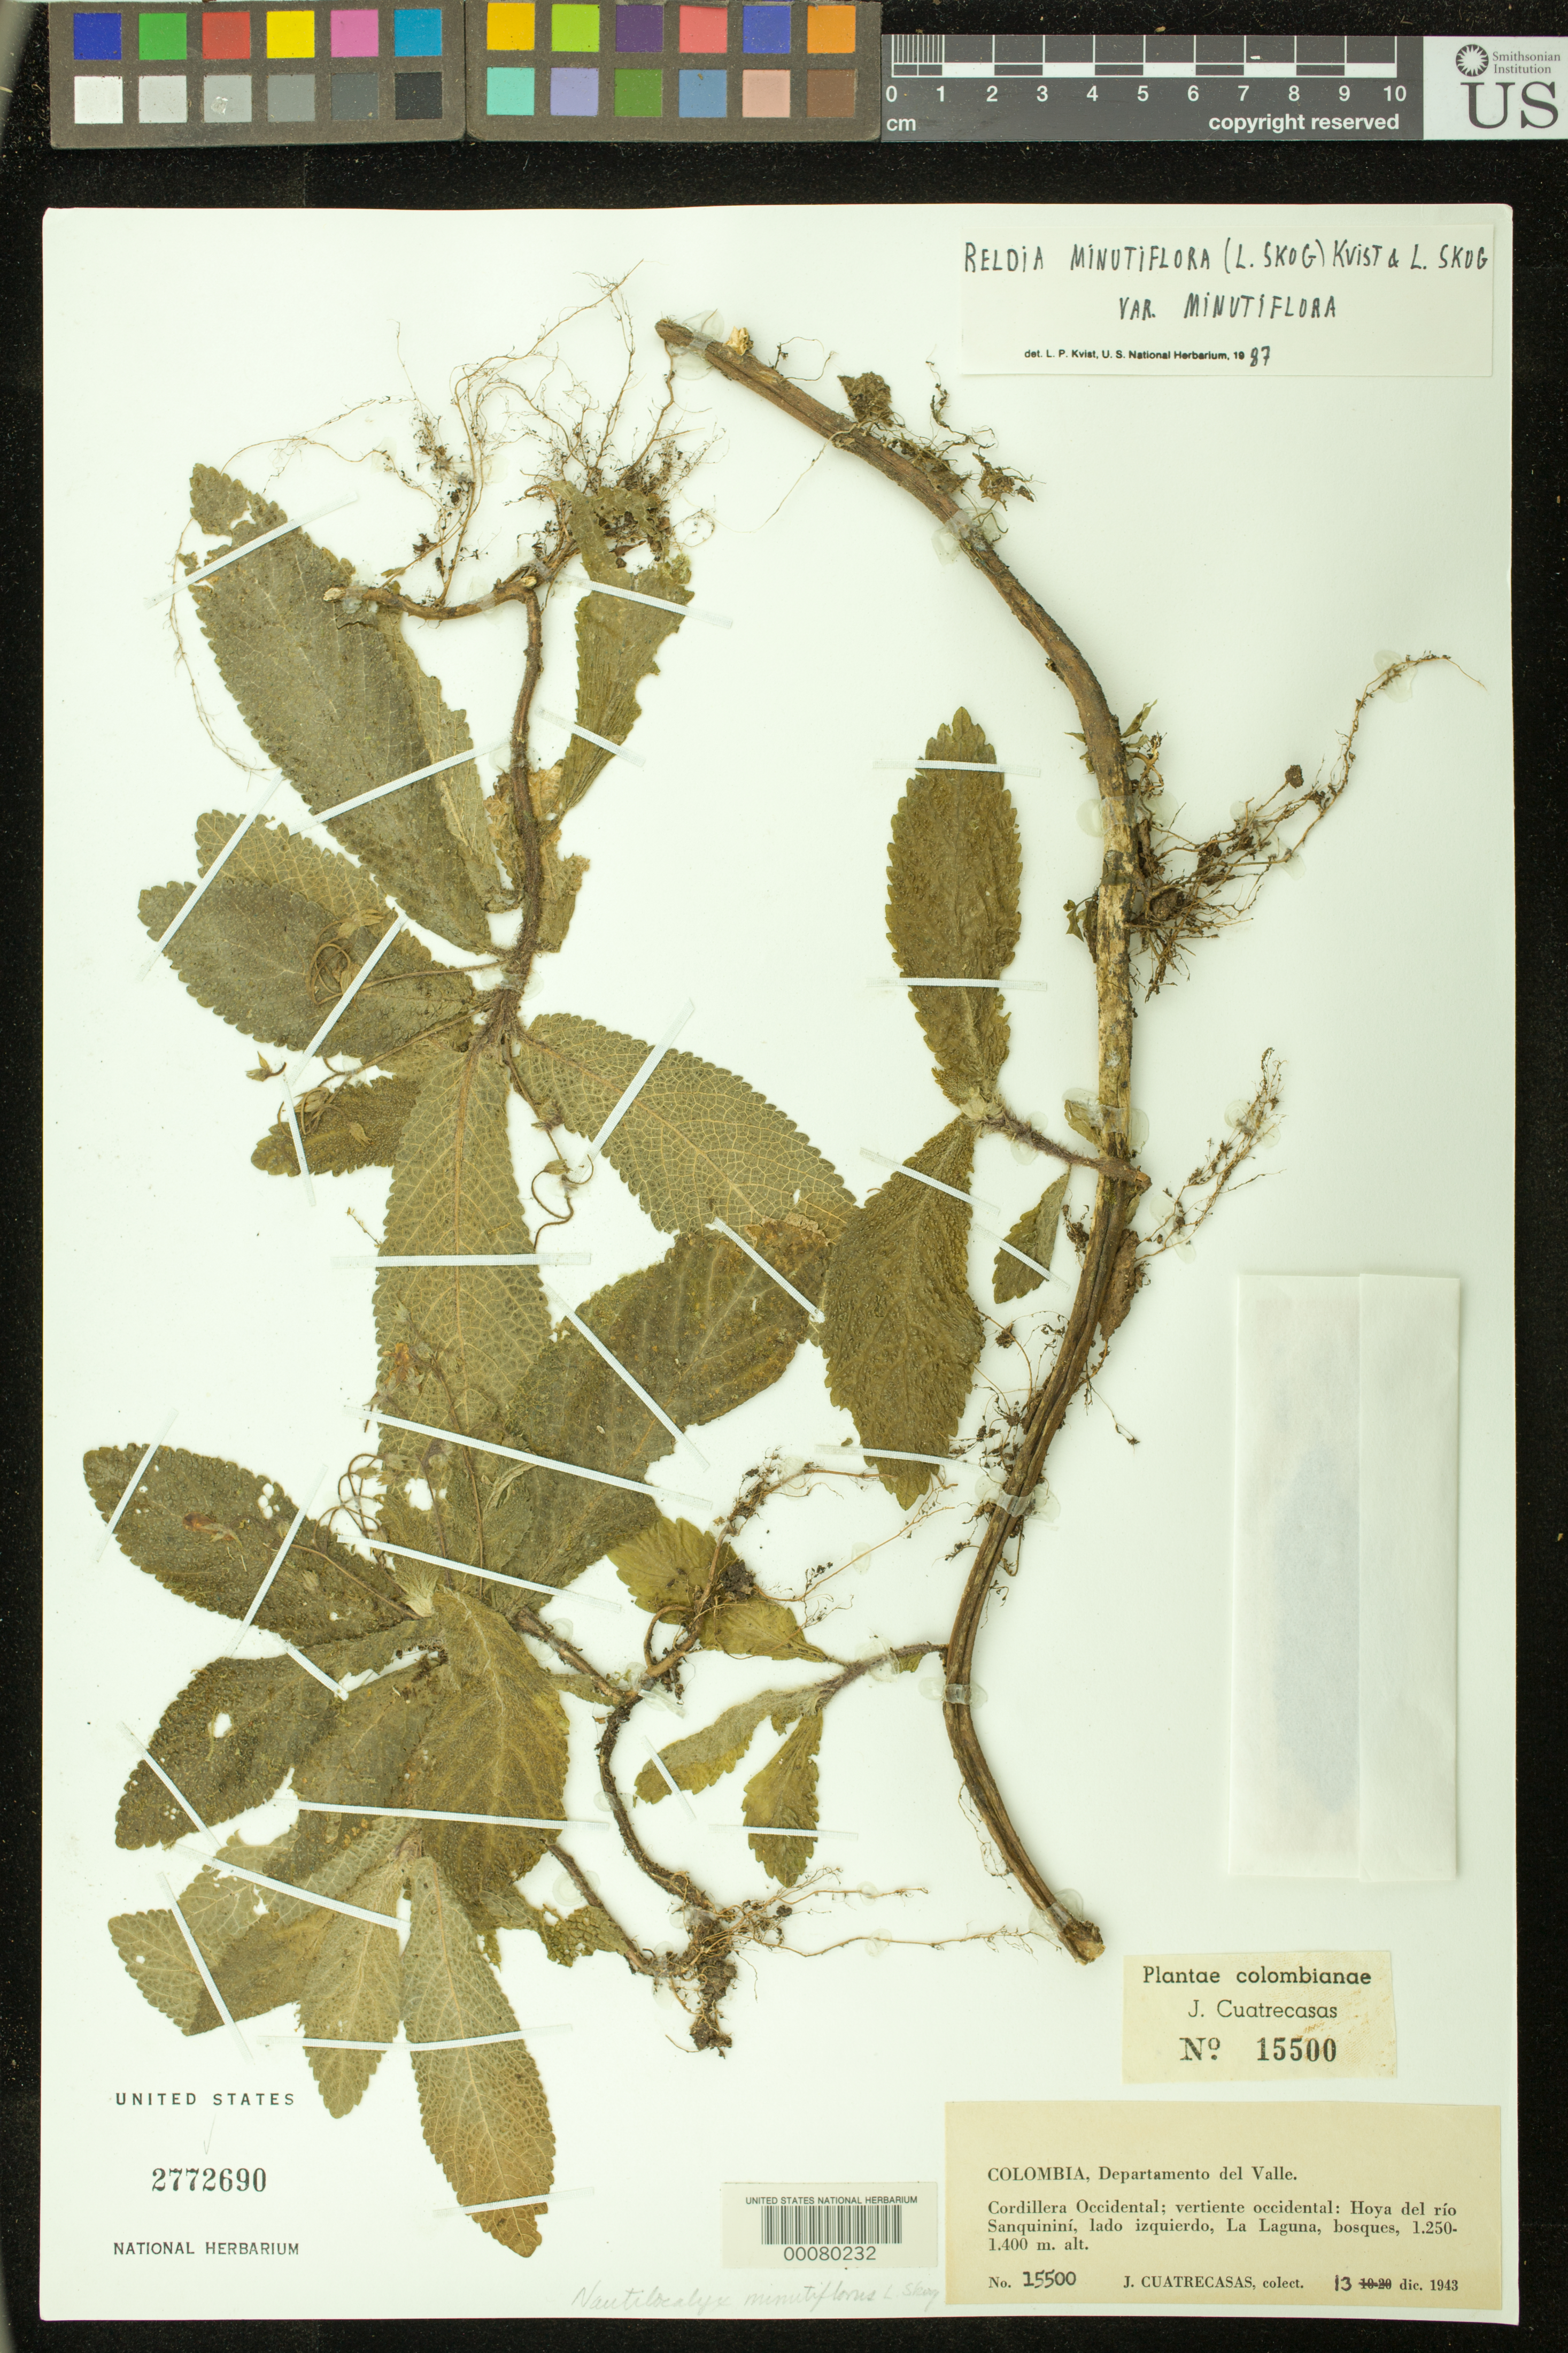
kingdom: Plantae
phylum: Tracheophyta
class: Magnoliopsida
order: Lamiales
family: Gesneriaceae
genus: Reldia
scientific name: Reldia minutiflora var. minutiflora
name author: (L.E. Skog) L.P. Kvist & L.E. Skog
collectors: J. Cuatrecasas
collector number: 15500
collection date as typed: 13 Dec 1943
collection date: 1943-12-13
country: Colombia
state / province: Valle del Cauca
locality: Cordillera Occidental; vertiente occidental: hoya del río Sanquininí, lado izquierdo, La Laguna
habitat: Bosques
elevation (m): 1250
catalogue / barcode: US 2772690